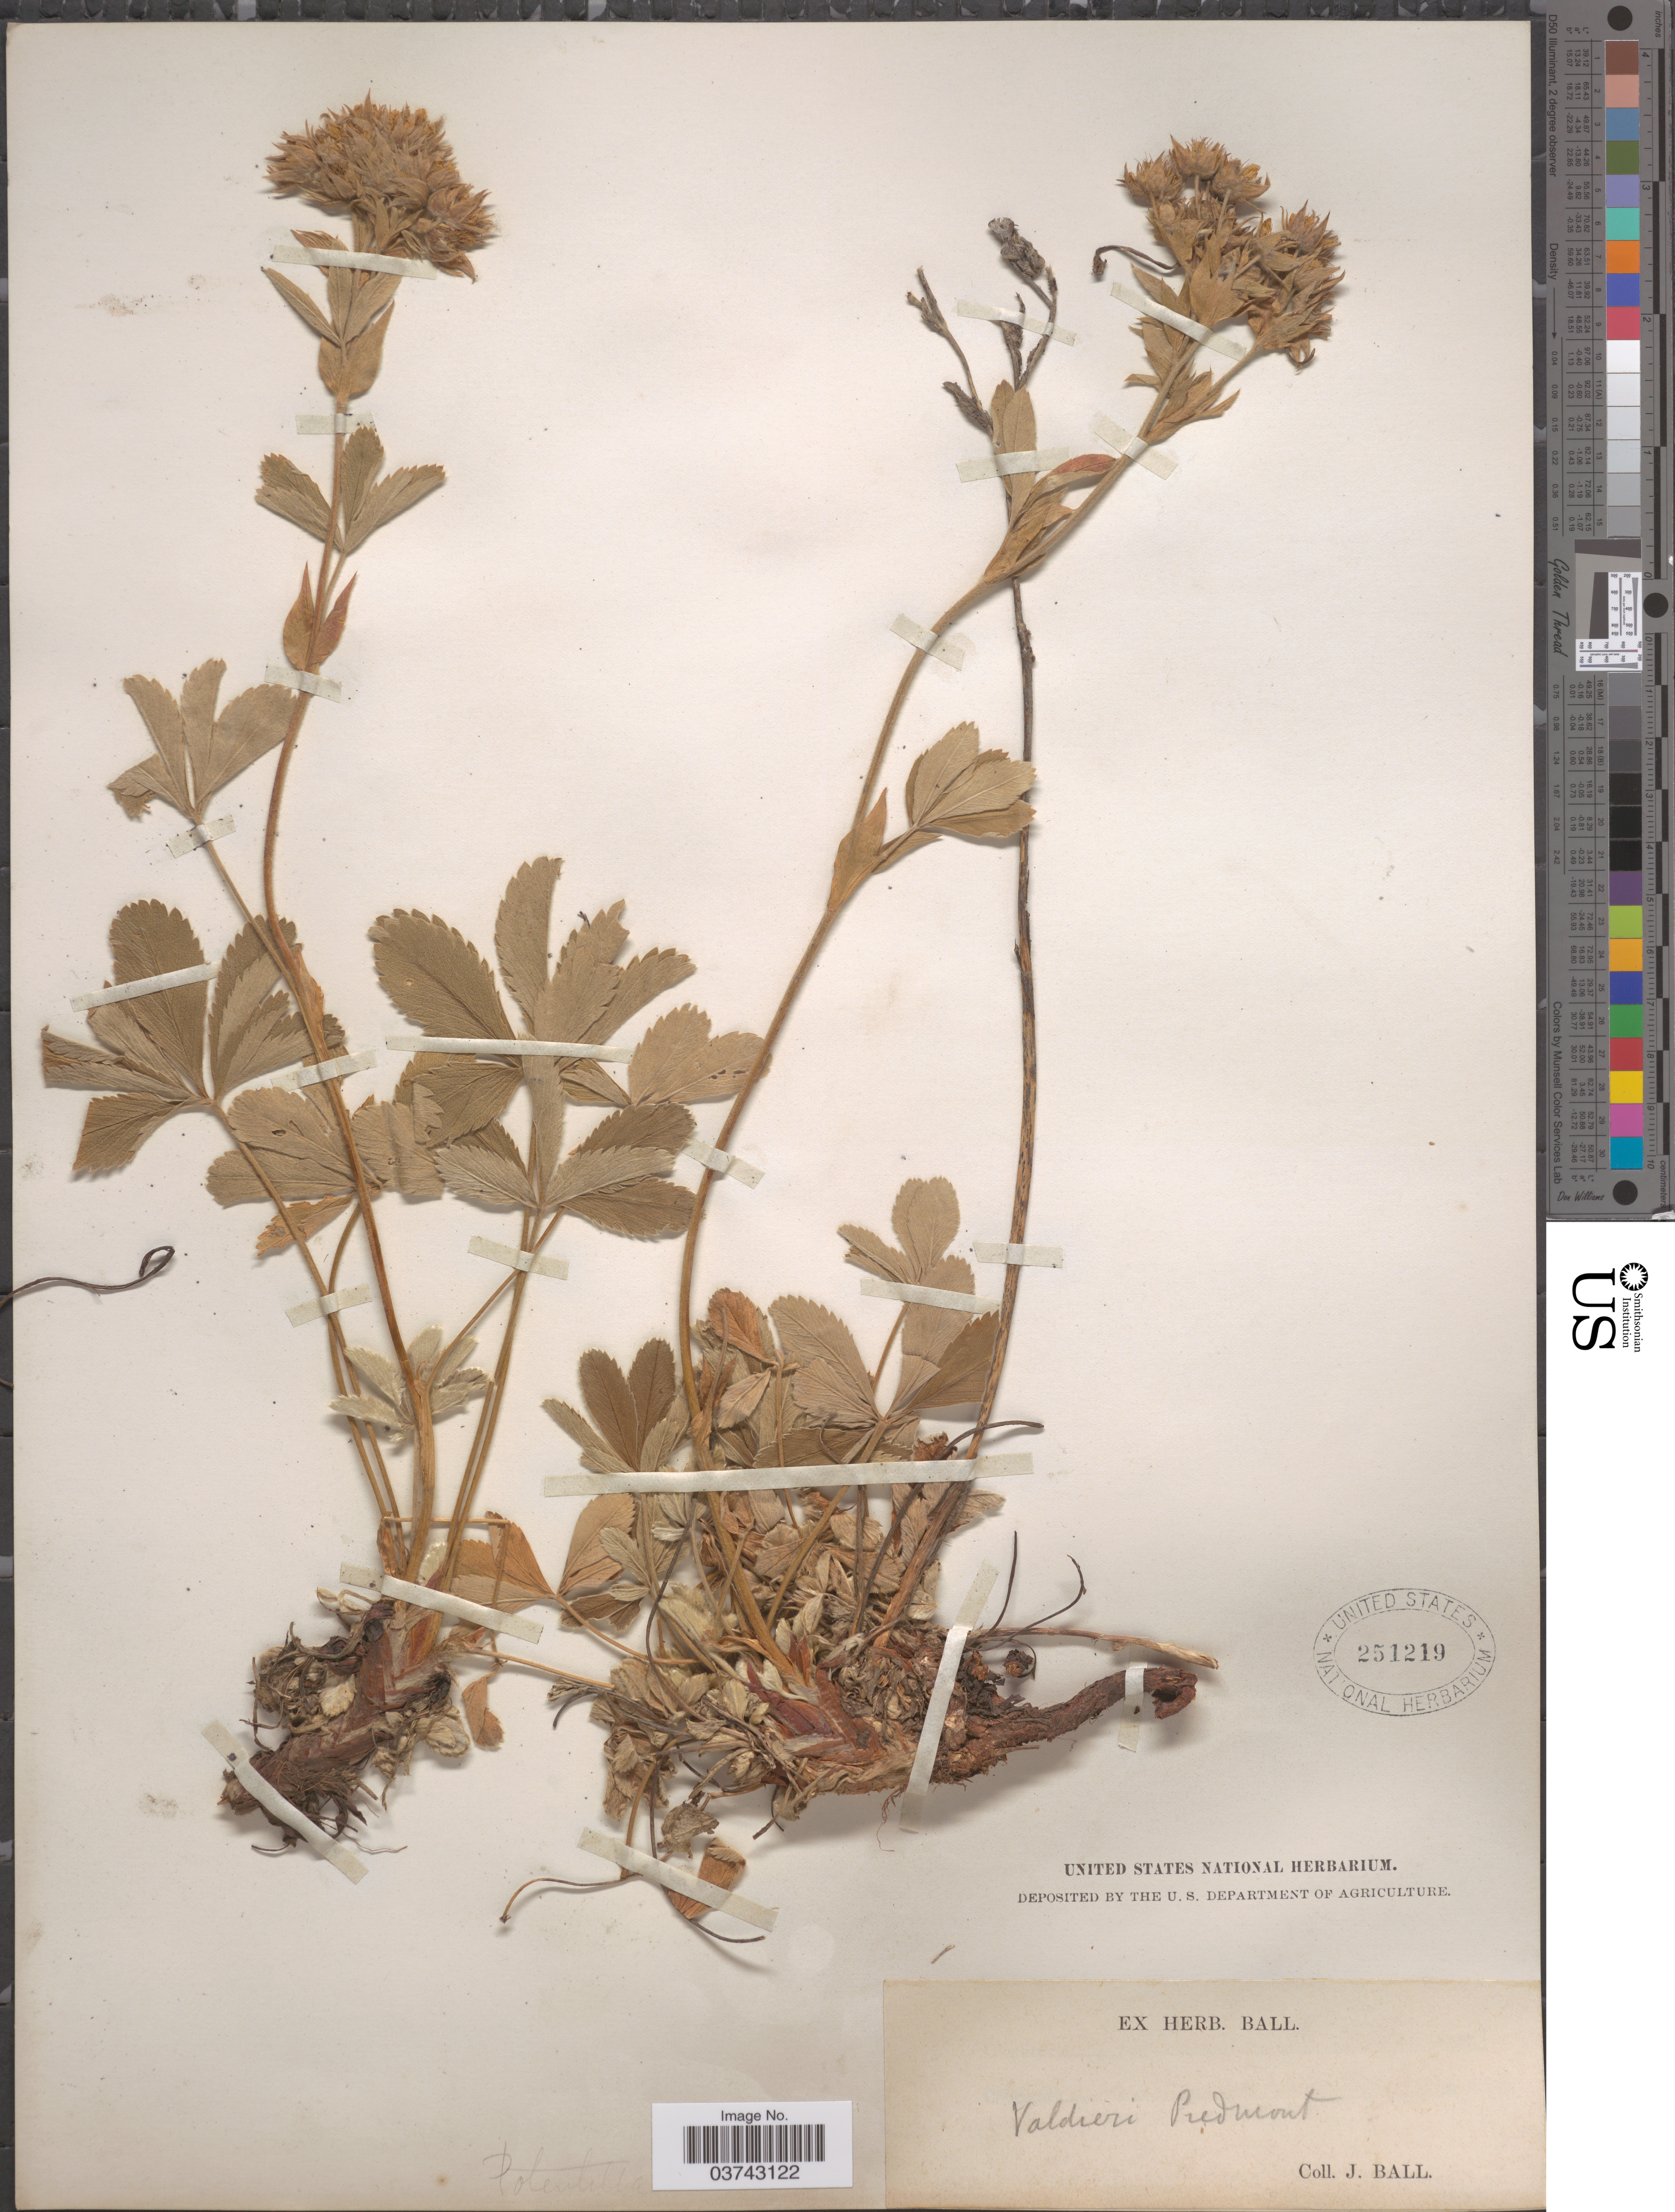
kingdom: Plantae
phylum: Tracheophyta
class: Magnoliopsida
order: Rosales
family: Rosaceae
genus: Potentilla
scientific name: Potentilla sp.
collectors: J. Ball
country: Italy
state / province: Piedmont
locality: Valdieri Piedmont.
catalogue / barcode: US 251219